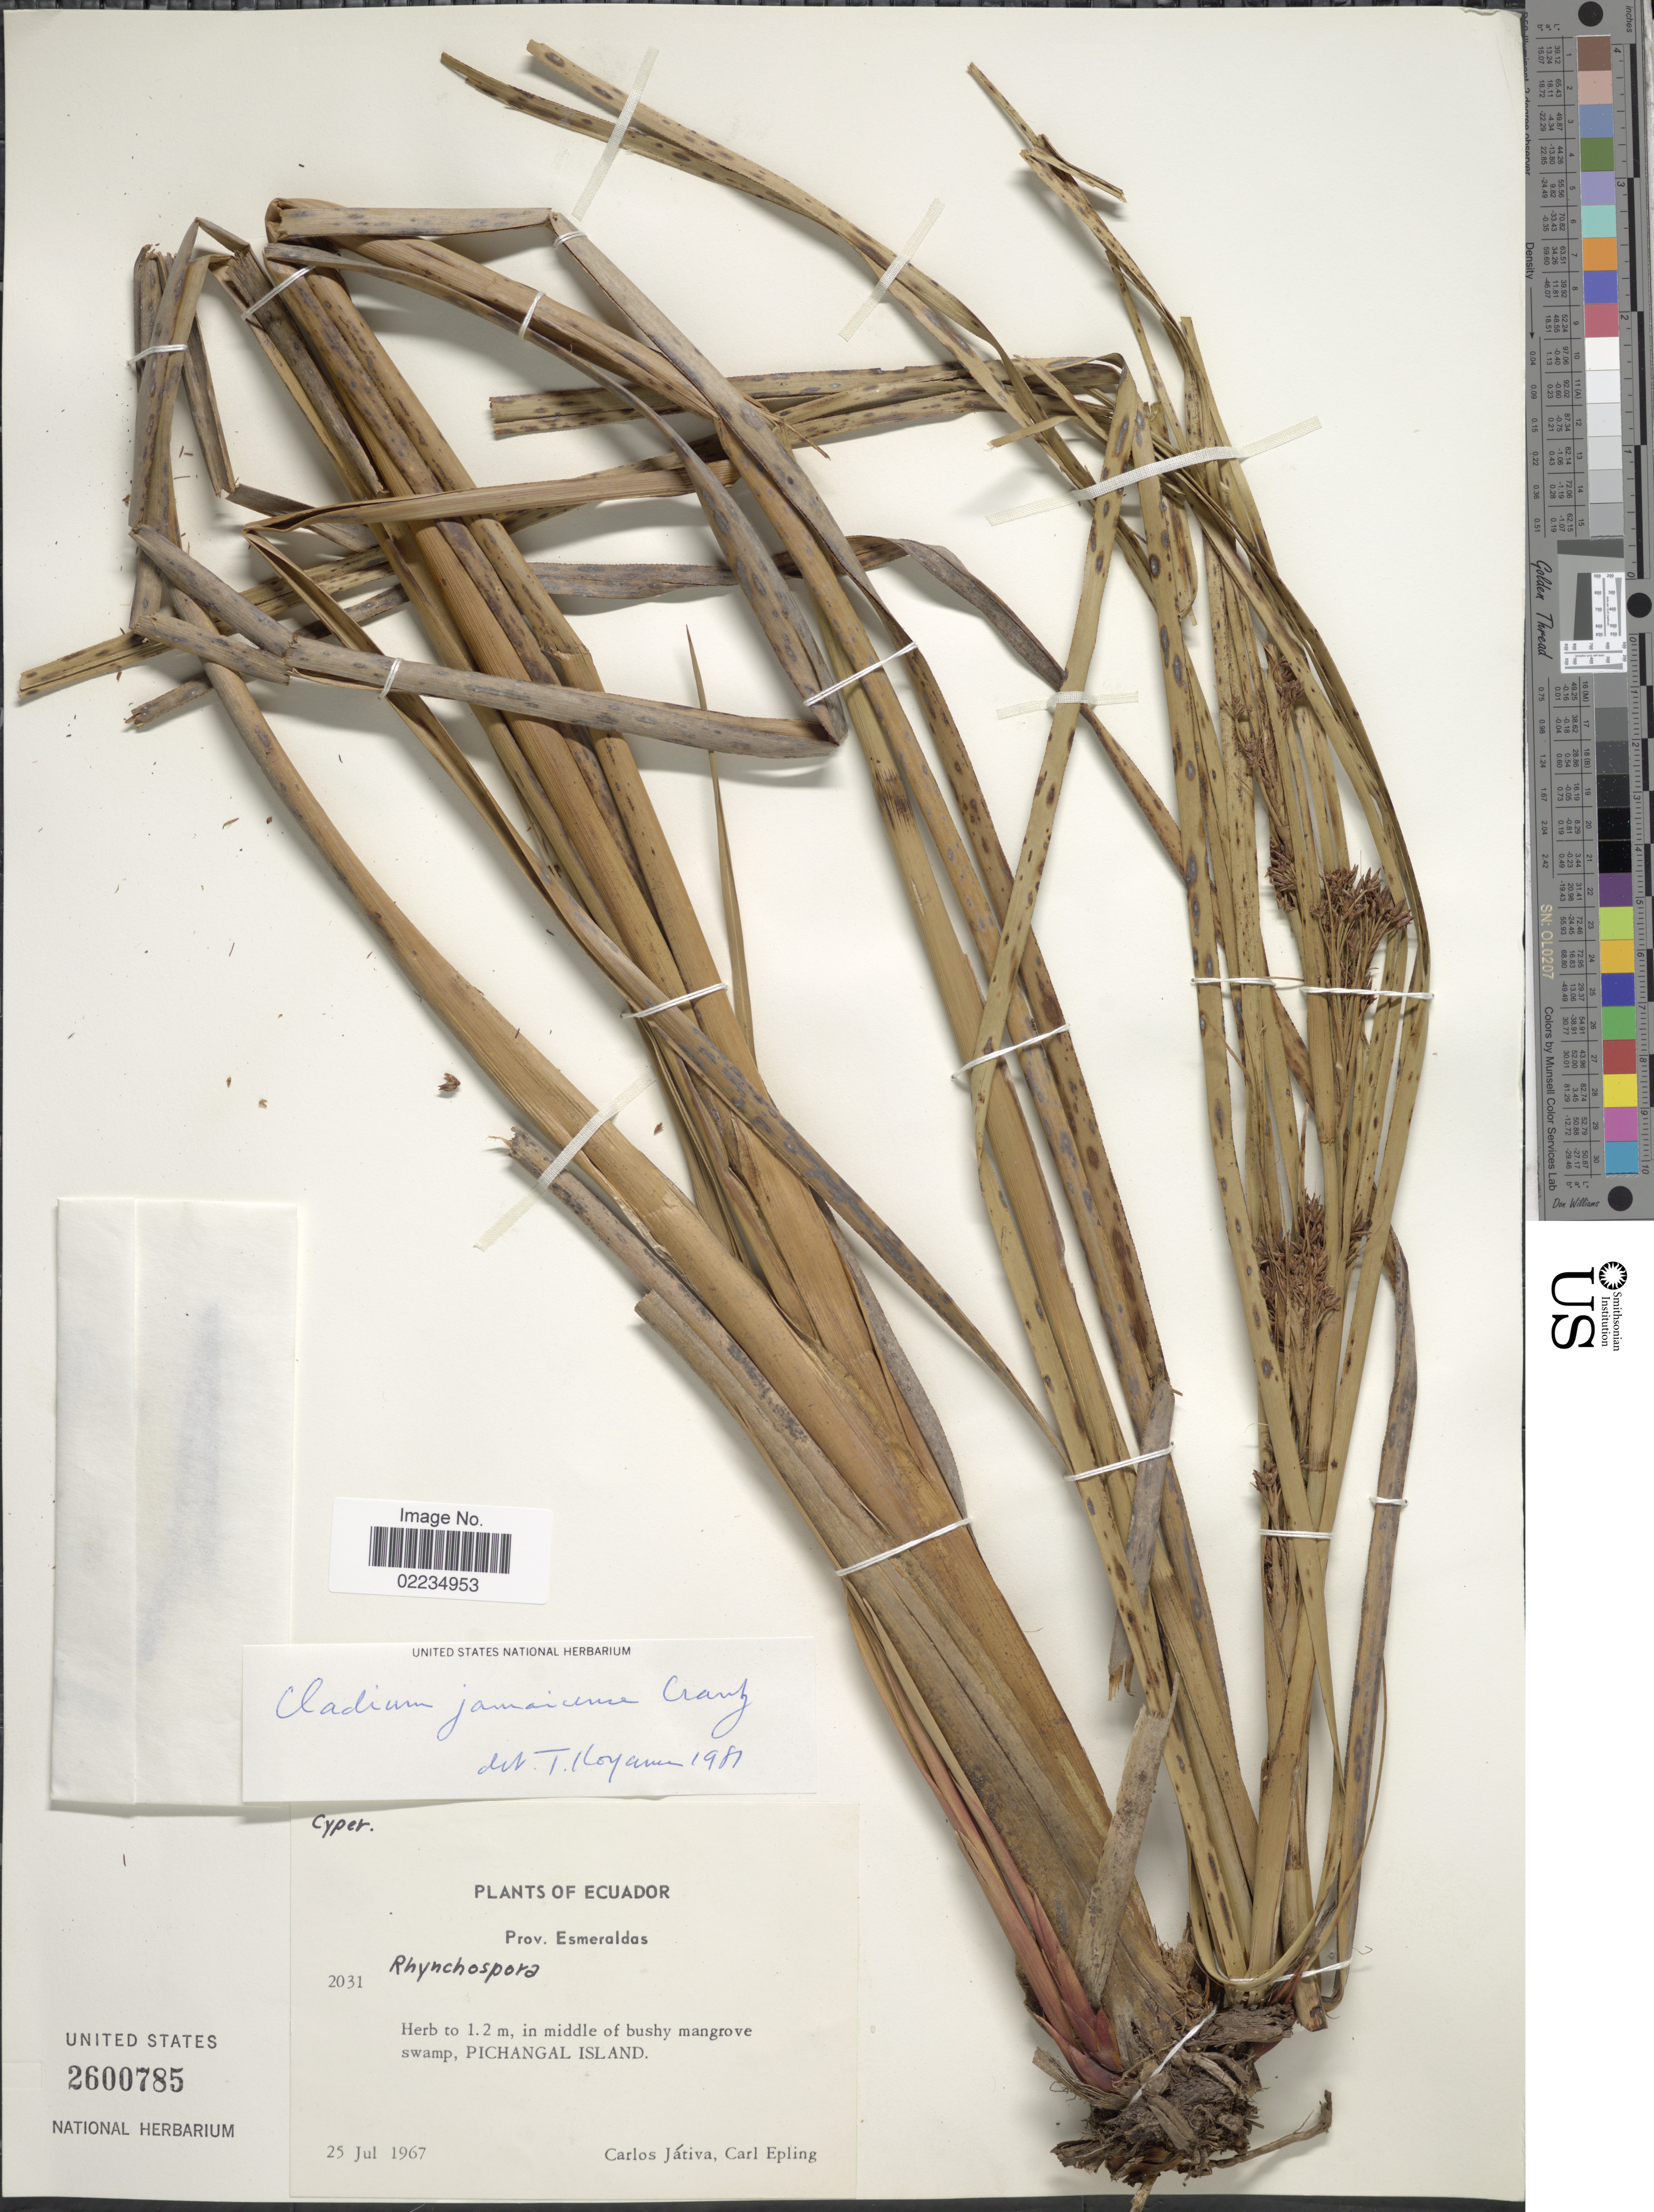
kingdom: Plantae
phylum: Tracheophyta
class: Liliopsida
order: Poales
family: Cyperaceae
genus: Cladium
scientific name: Cladium jamaicense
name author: Crantz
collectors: C. D. Játiva & C. C. Epling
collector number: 2031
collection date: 1967-07-25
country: Ecuador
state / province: Esmeraldas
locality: Prov. Esmeraldas, Pichangal Island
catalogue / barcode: US 2600785